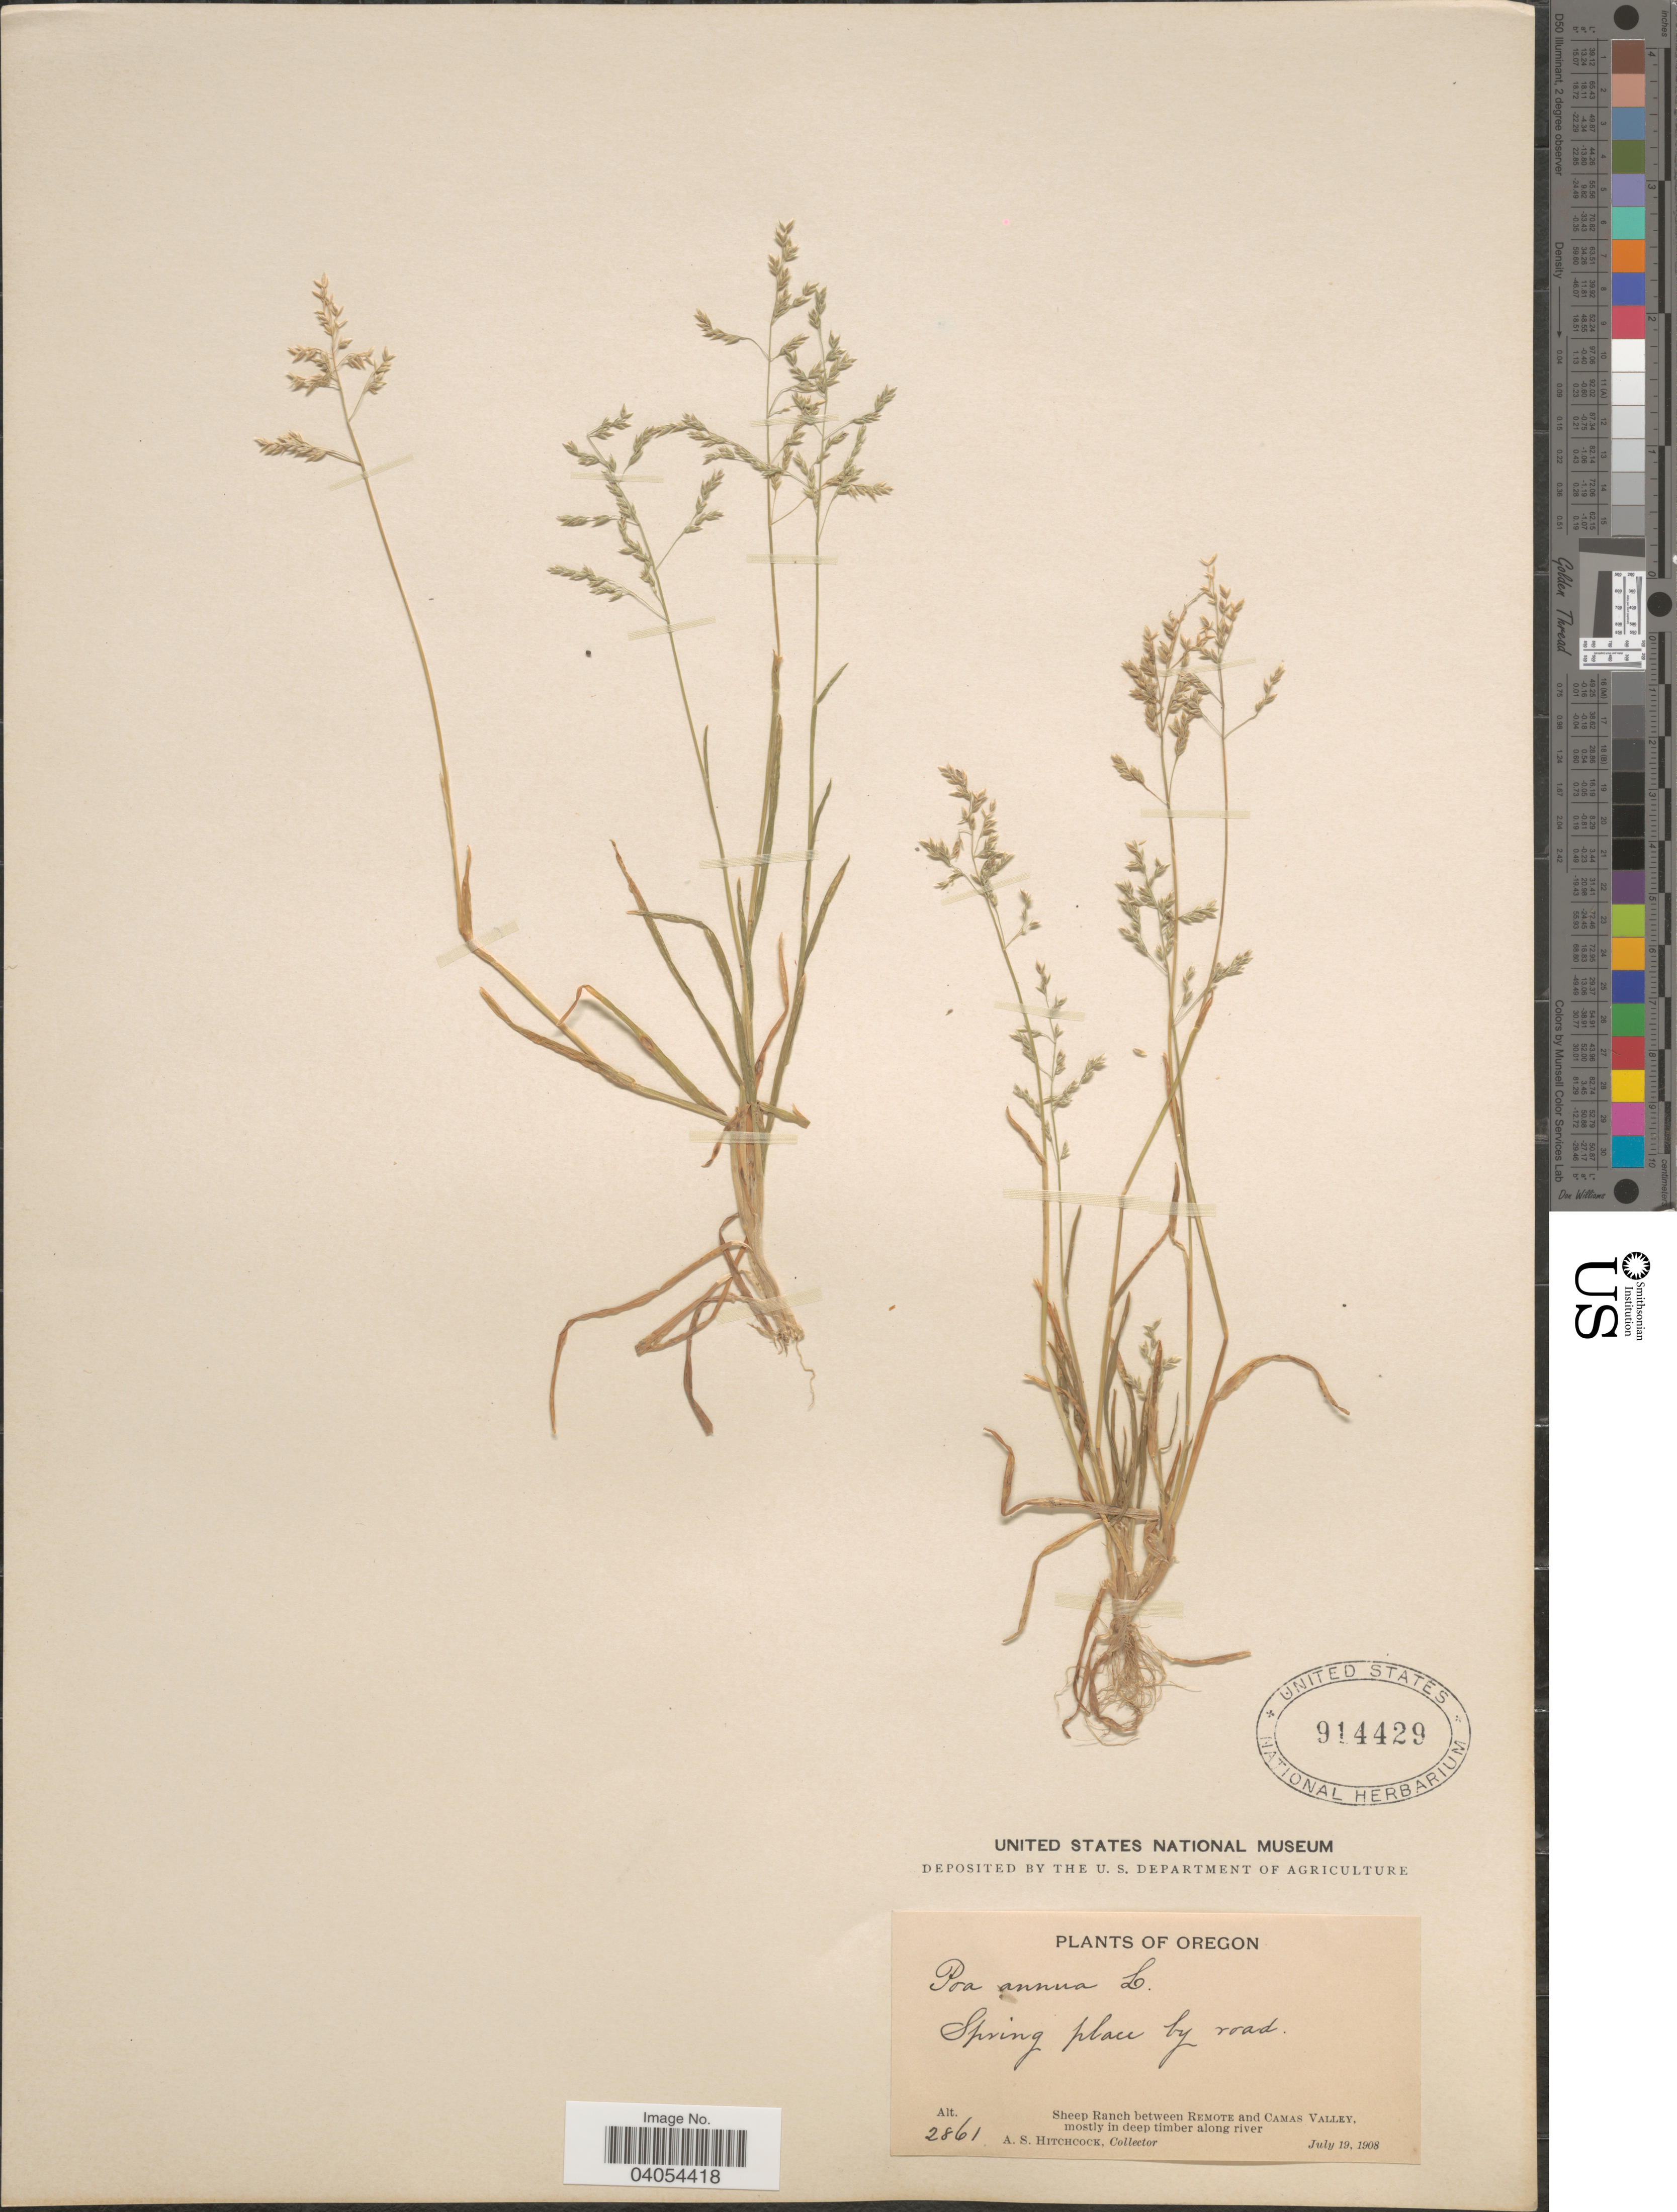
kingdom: Plantae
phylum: Tracheophyta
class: Liliopsida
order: Poales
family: Poaceae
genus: Poa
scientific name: Poa annua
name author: L.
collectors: A. S. Hitchcock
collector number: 2861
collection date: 1908-07-19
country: United States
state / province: Oregon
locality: Sheep Ranch between Remote and Camas Valley.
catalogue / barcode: US 914429